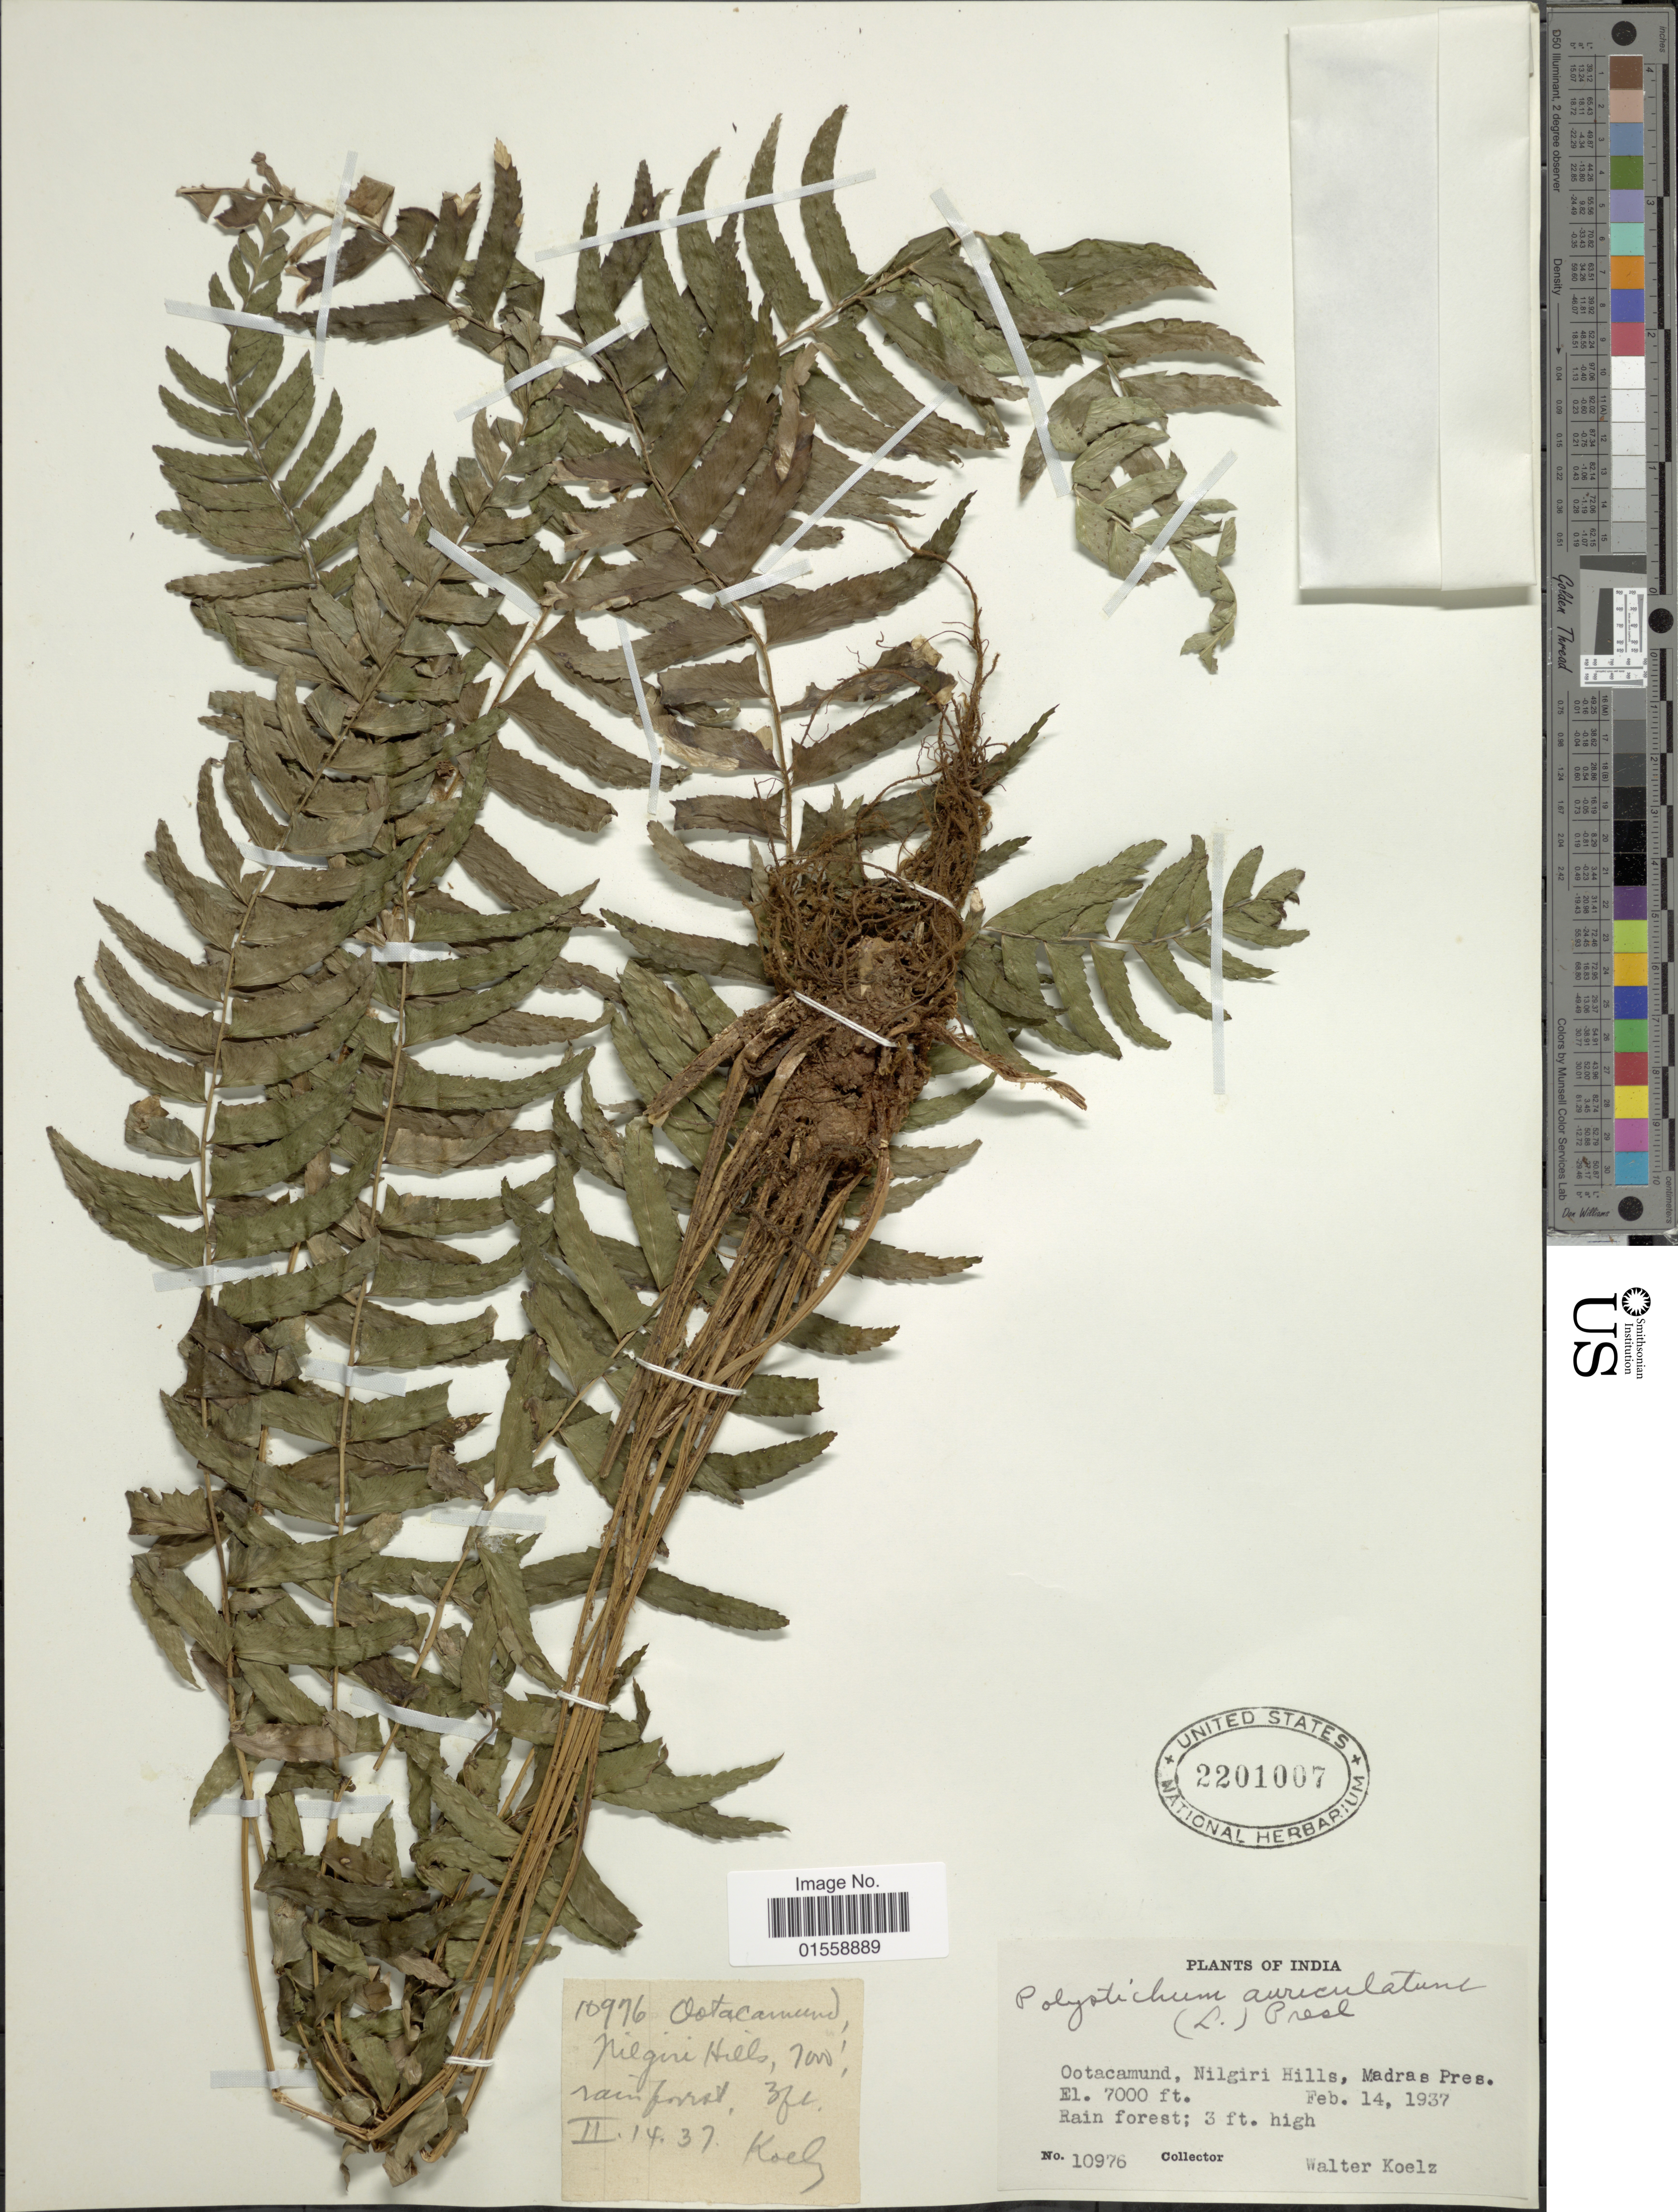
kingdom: Plantae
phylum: Tracheophyta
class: Polypodiopsida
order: Polypodiales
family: Dryopteridaceae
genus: Polystichum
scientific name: Polystichum auriculatum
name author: (L.) C. Presl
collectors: W. N. Koelz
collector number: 10976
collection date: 1937-02-14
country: India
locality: India, Ootacamund, Nilgiri Hills, Madras Pres.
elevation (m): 2134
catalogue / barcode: US 2201007